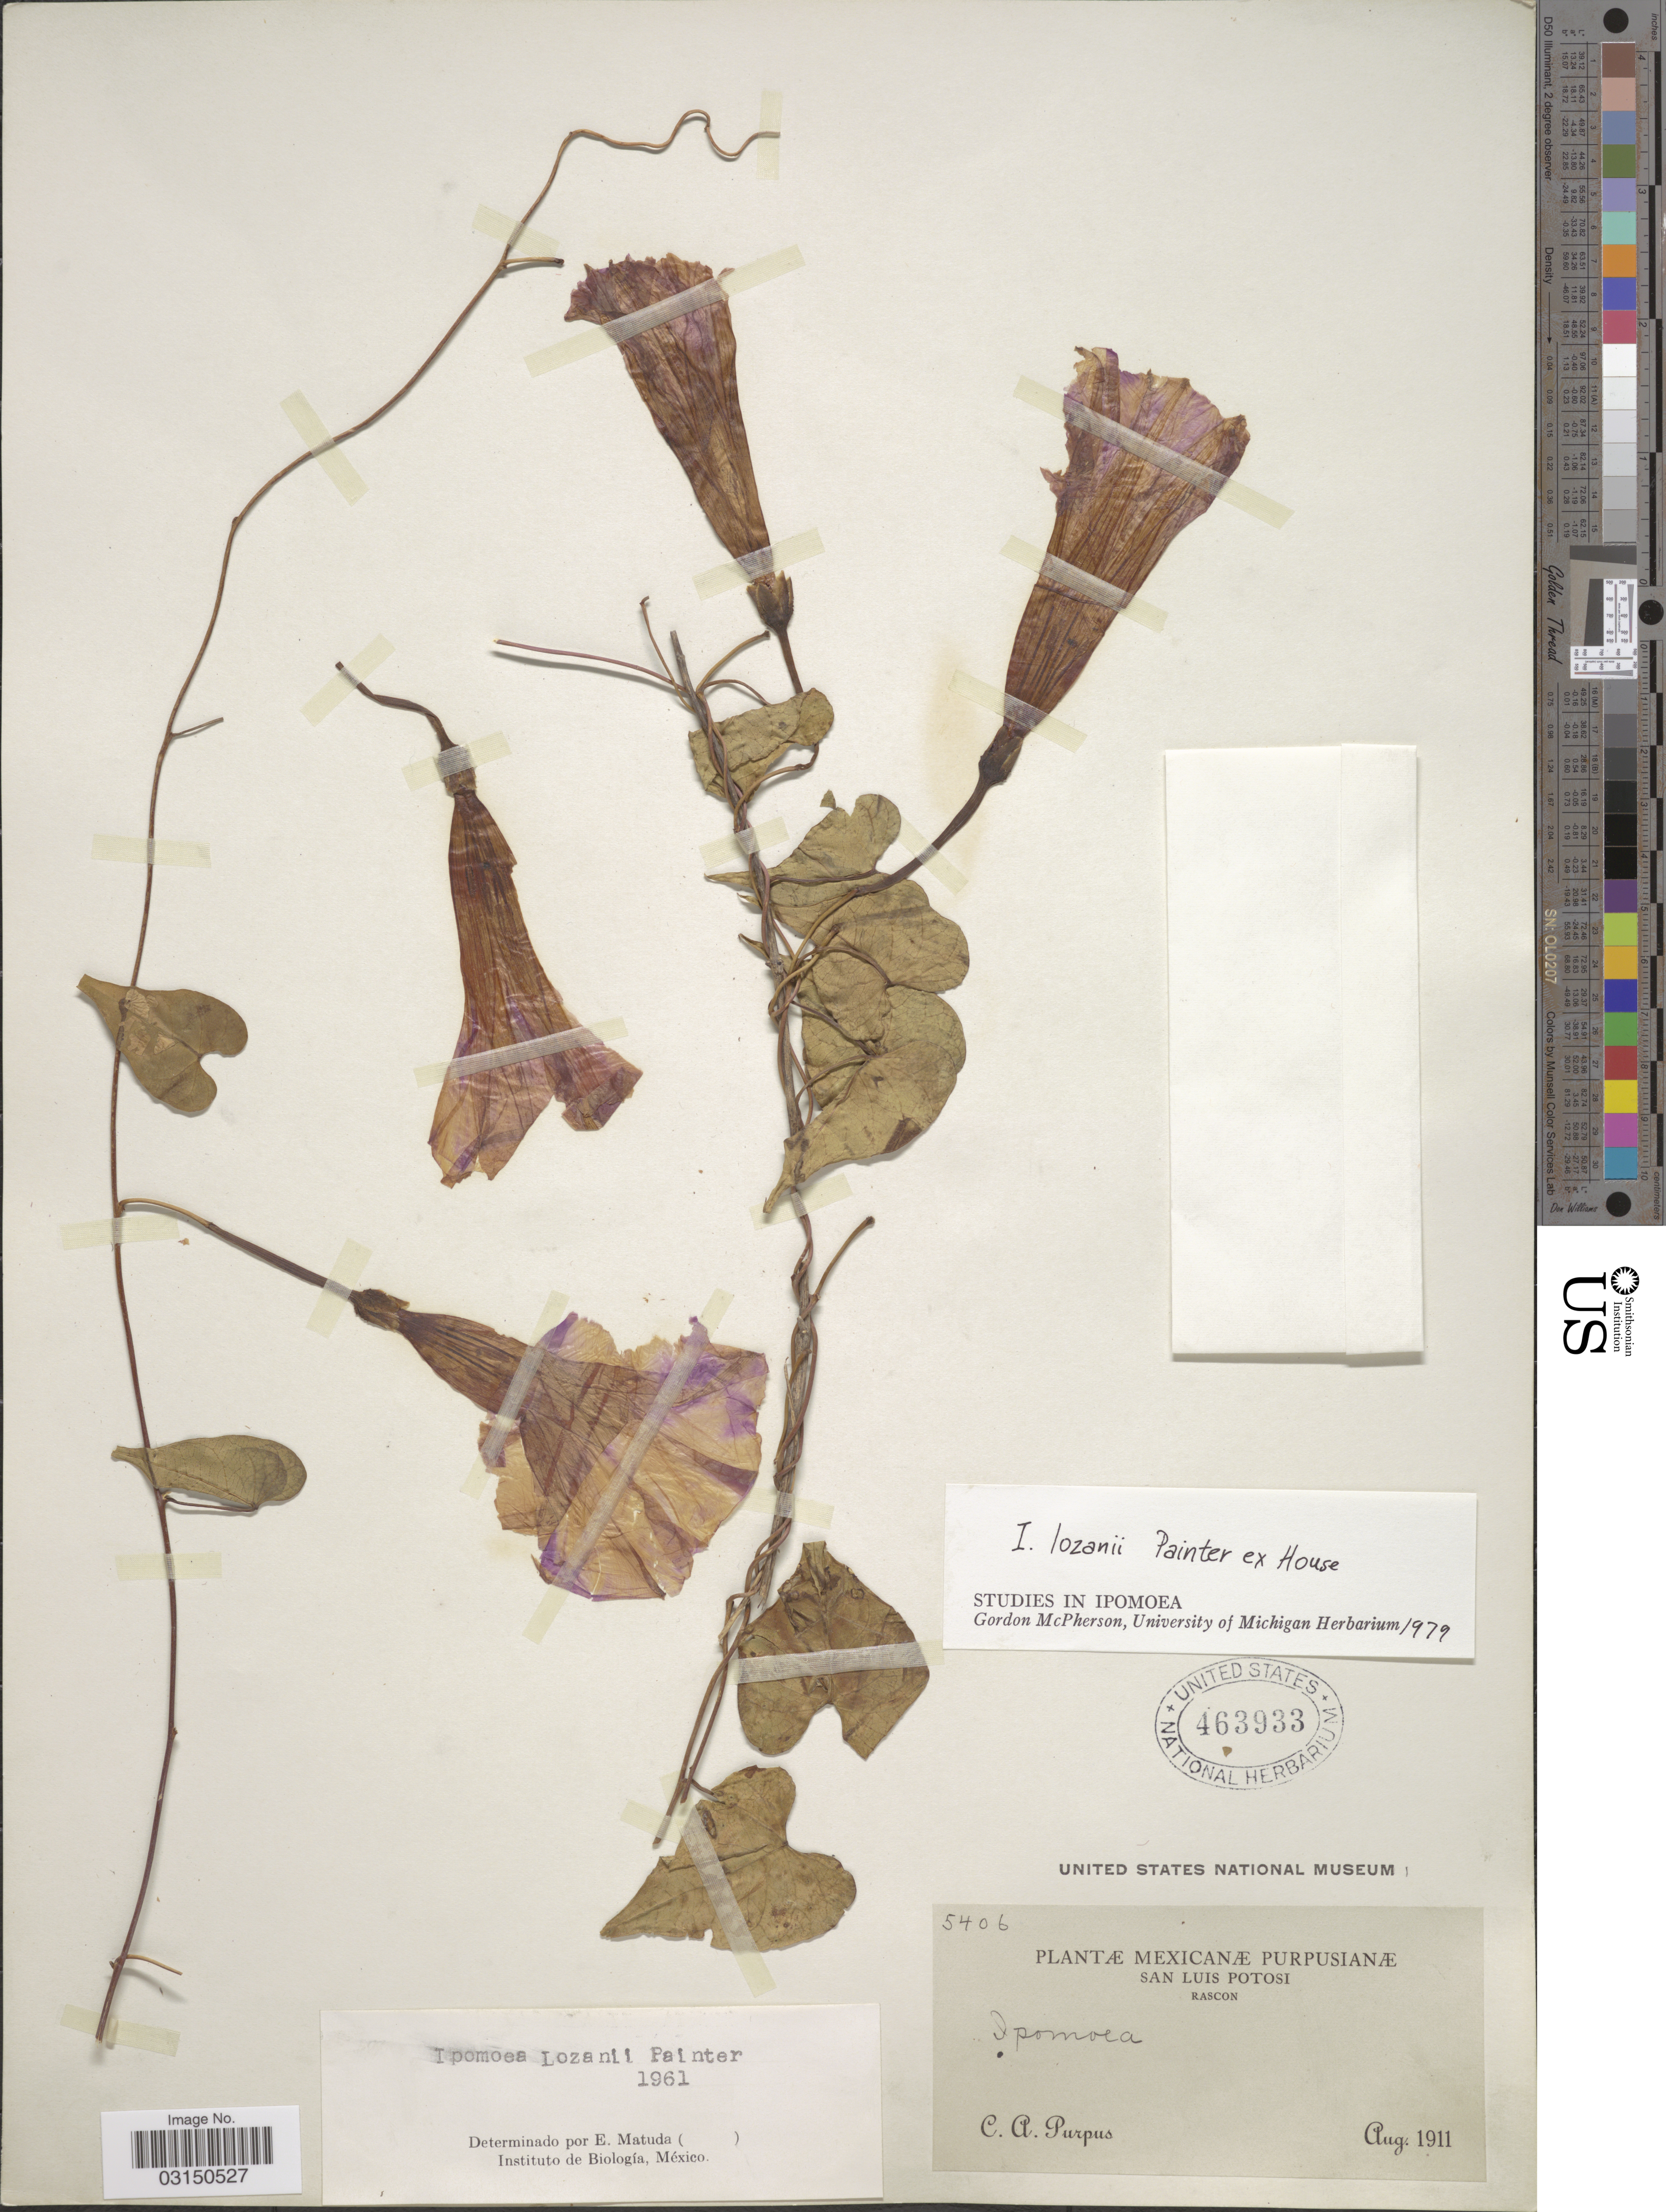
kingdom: Plantae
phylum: Tracheophyta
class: Magnoliopsida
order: Solanales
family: Convolvulaceae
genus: Ipomoea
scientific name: Ipomoea lozani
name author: J.H. Painter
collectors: C. A. Purpus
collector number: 5406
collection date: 1911-08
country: Mexico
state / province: San Luis Potosí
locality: Rascon.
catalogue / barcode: US 463933